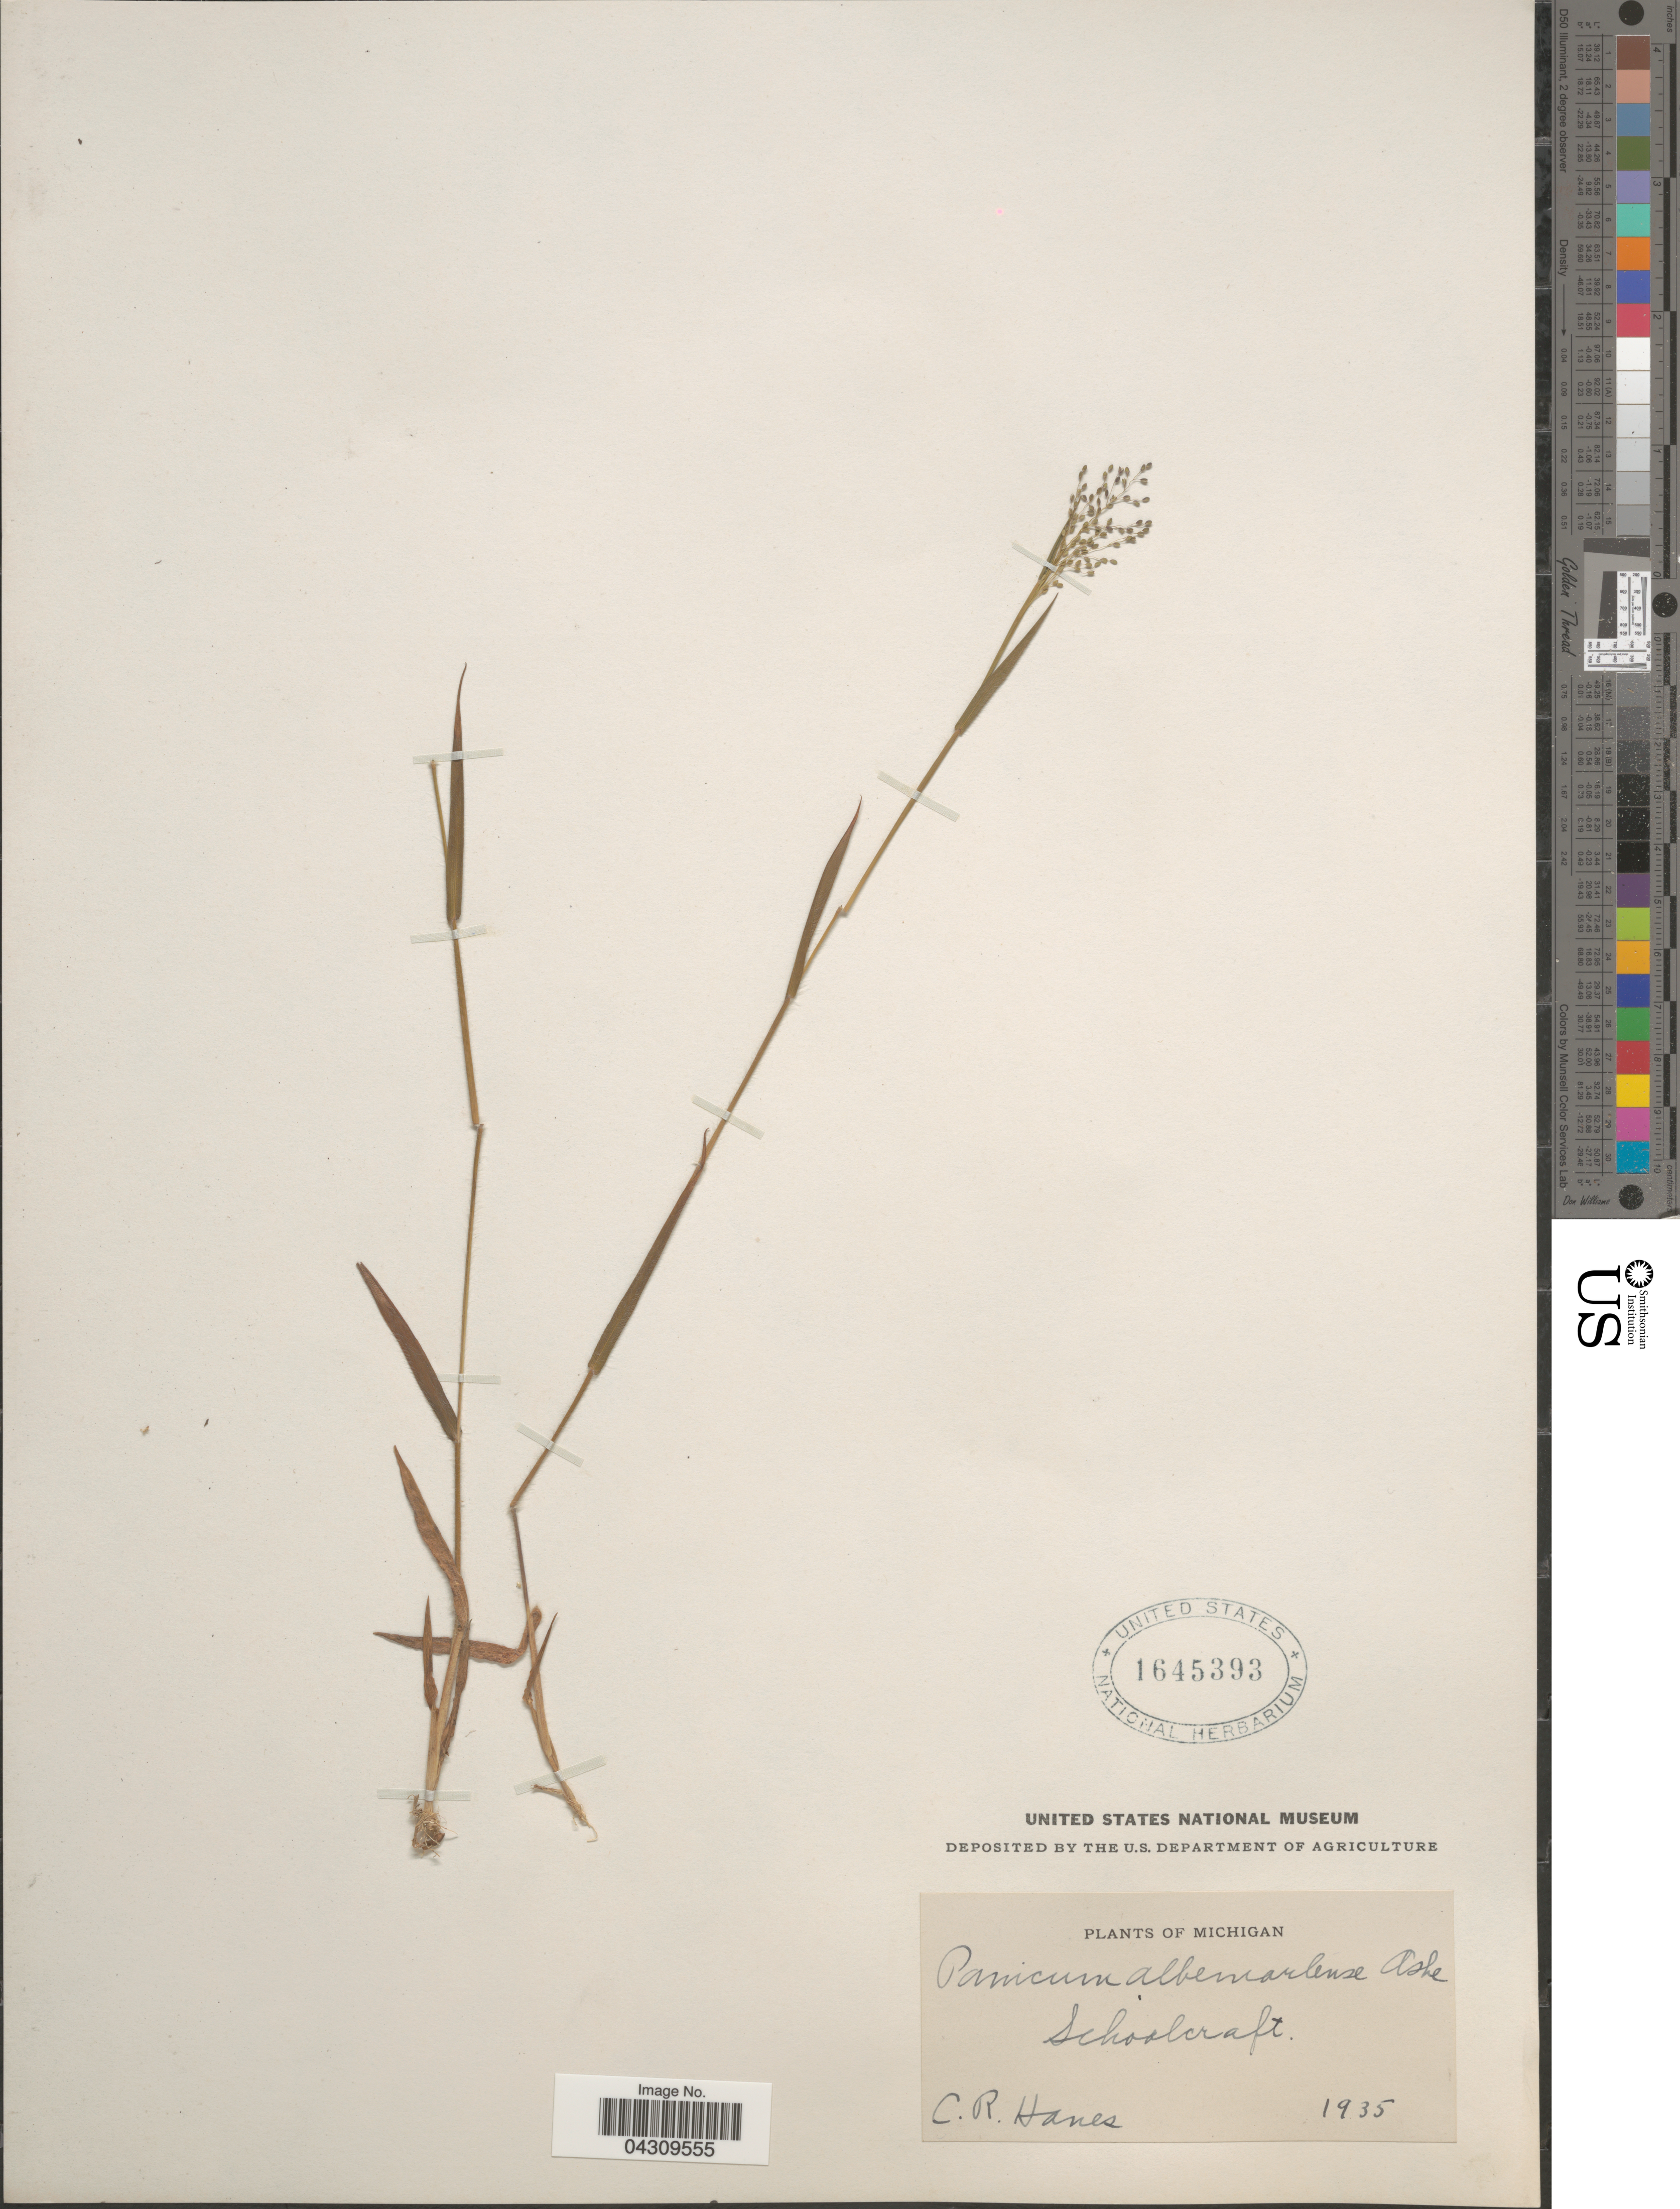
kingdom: Plantae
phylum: Tracheophyta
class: Liliopsida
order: Poales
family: Poaceae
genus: Dichanthelium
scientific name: Dichanthelium acuminatum var. acuminatum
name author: (Sw.) Gould & C.A. Clark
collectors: C. Hanes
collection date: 1935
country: United States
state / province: Michigan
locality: Schoolcraft.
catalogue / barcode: US 1645393